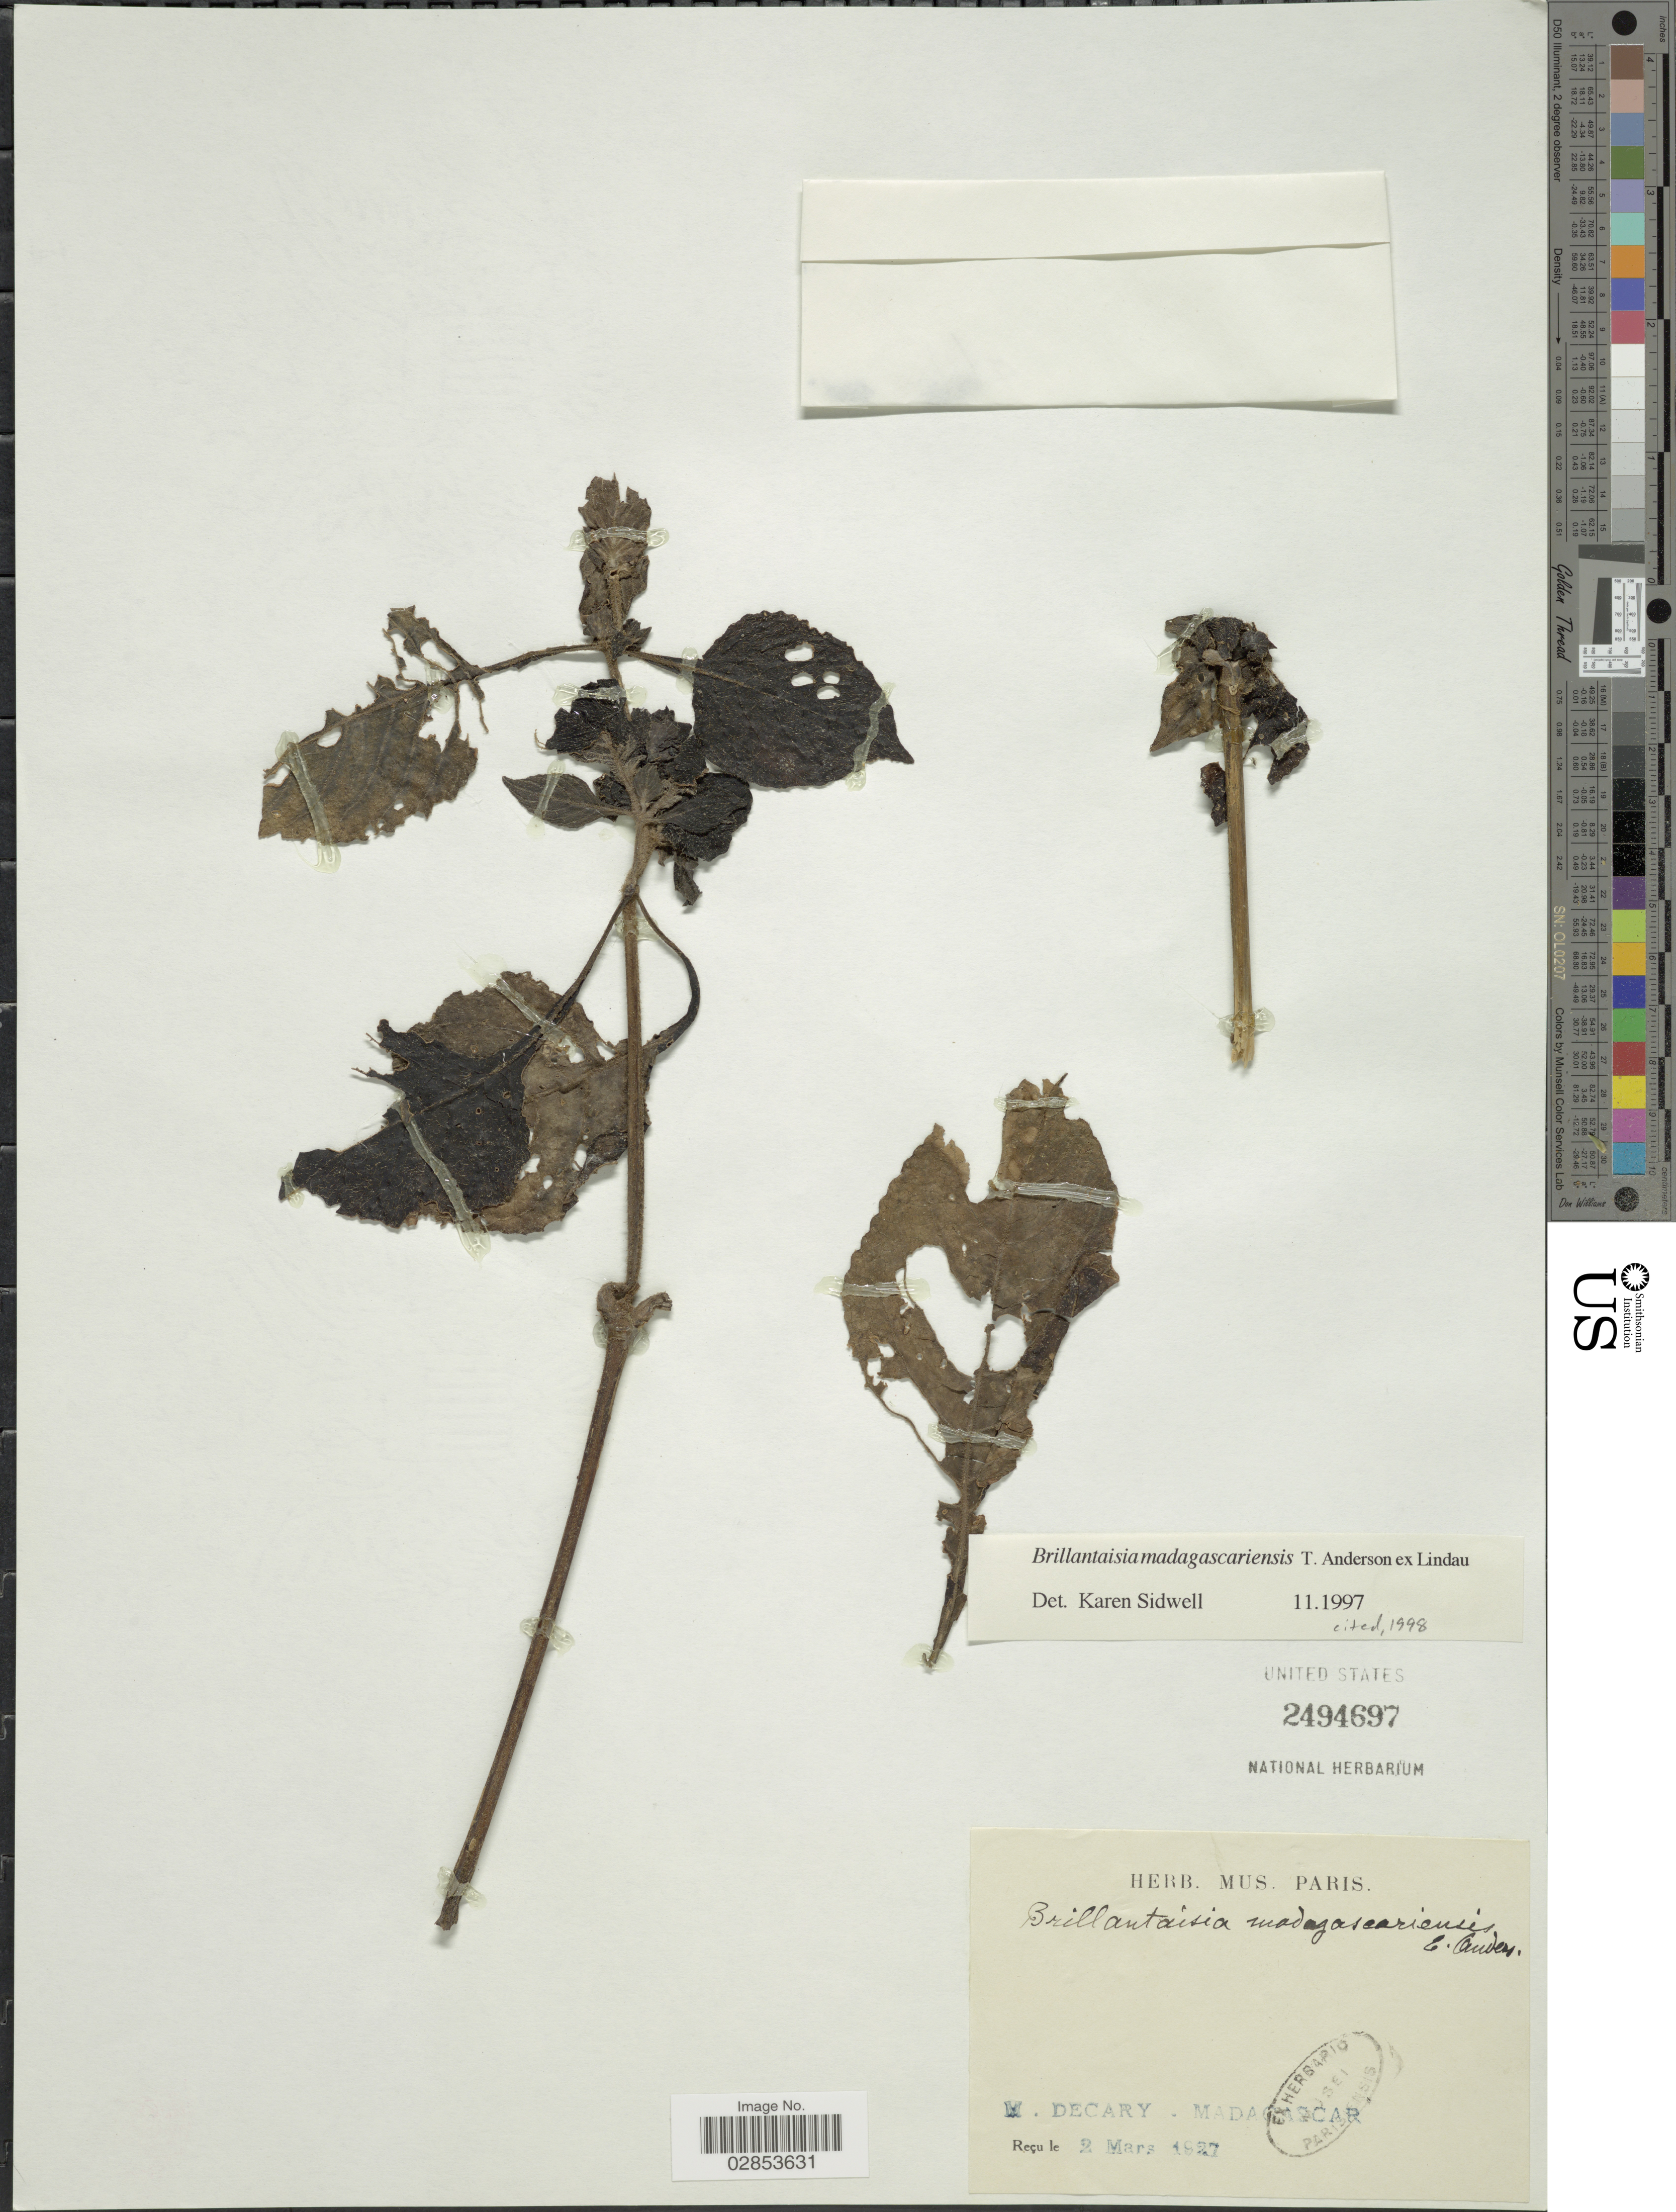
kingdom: Plantae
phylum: Tracheophyta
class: Magnoliopsida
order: Lamiales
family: Acanthaceae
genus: Brillantaisia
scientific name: Brillantaisia madagascariensis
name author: T. Anderson ex Lindau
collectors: R. Decary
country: Madagascar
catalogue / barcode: US 2494697